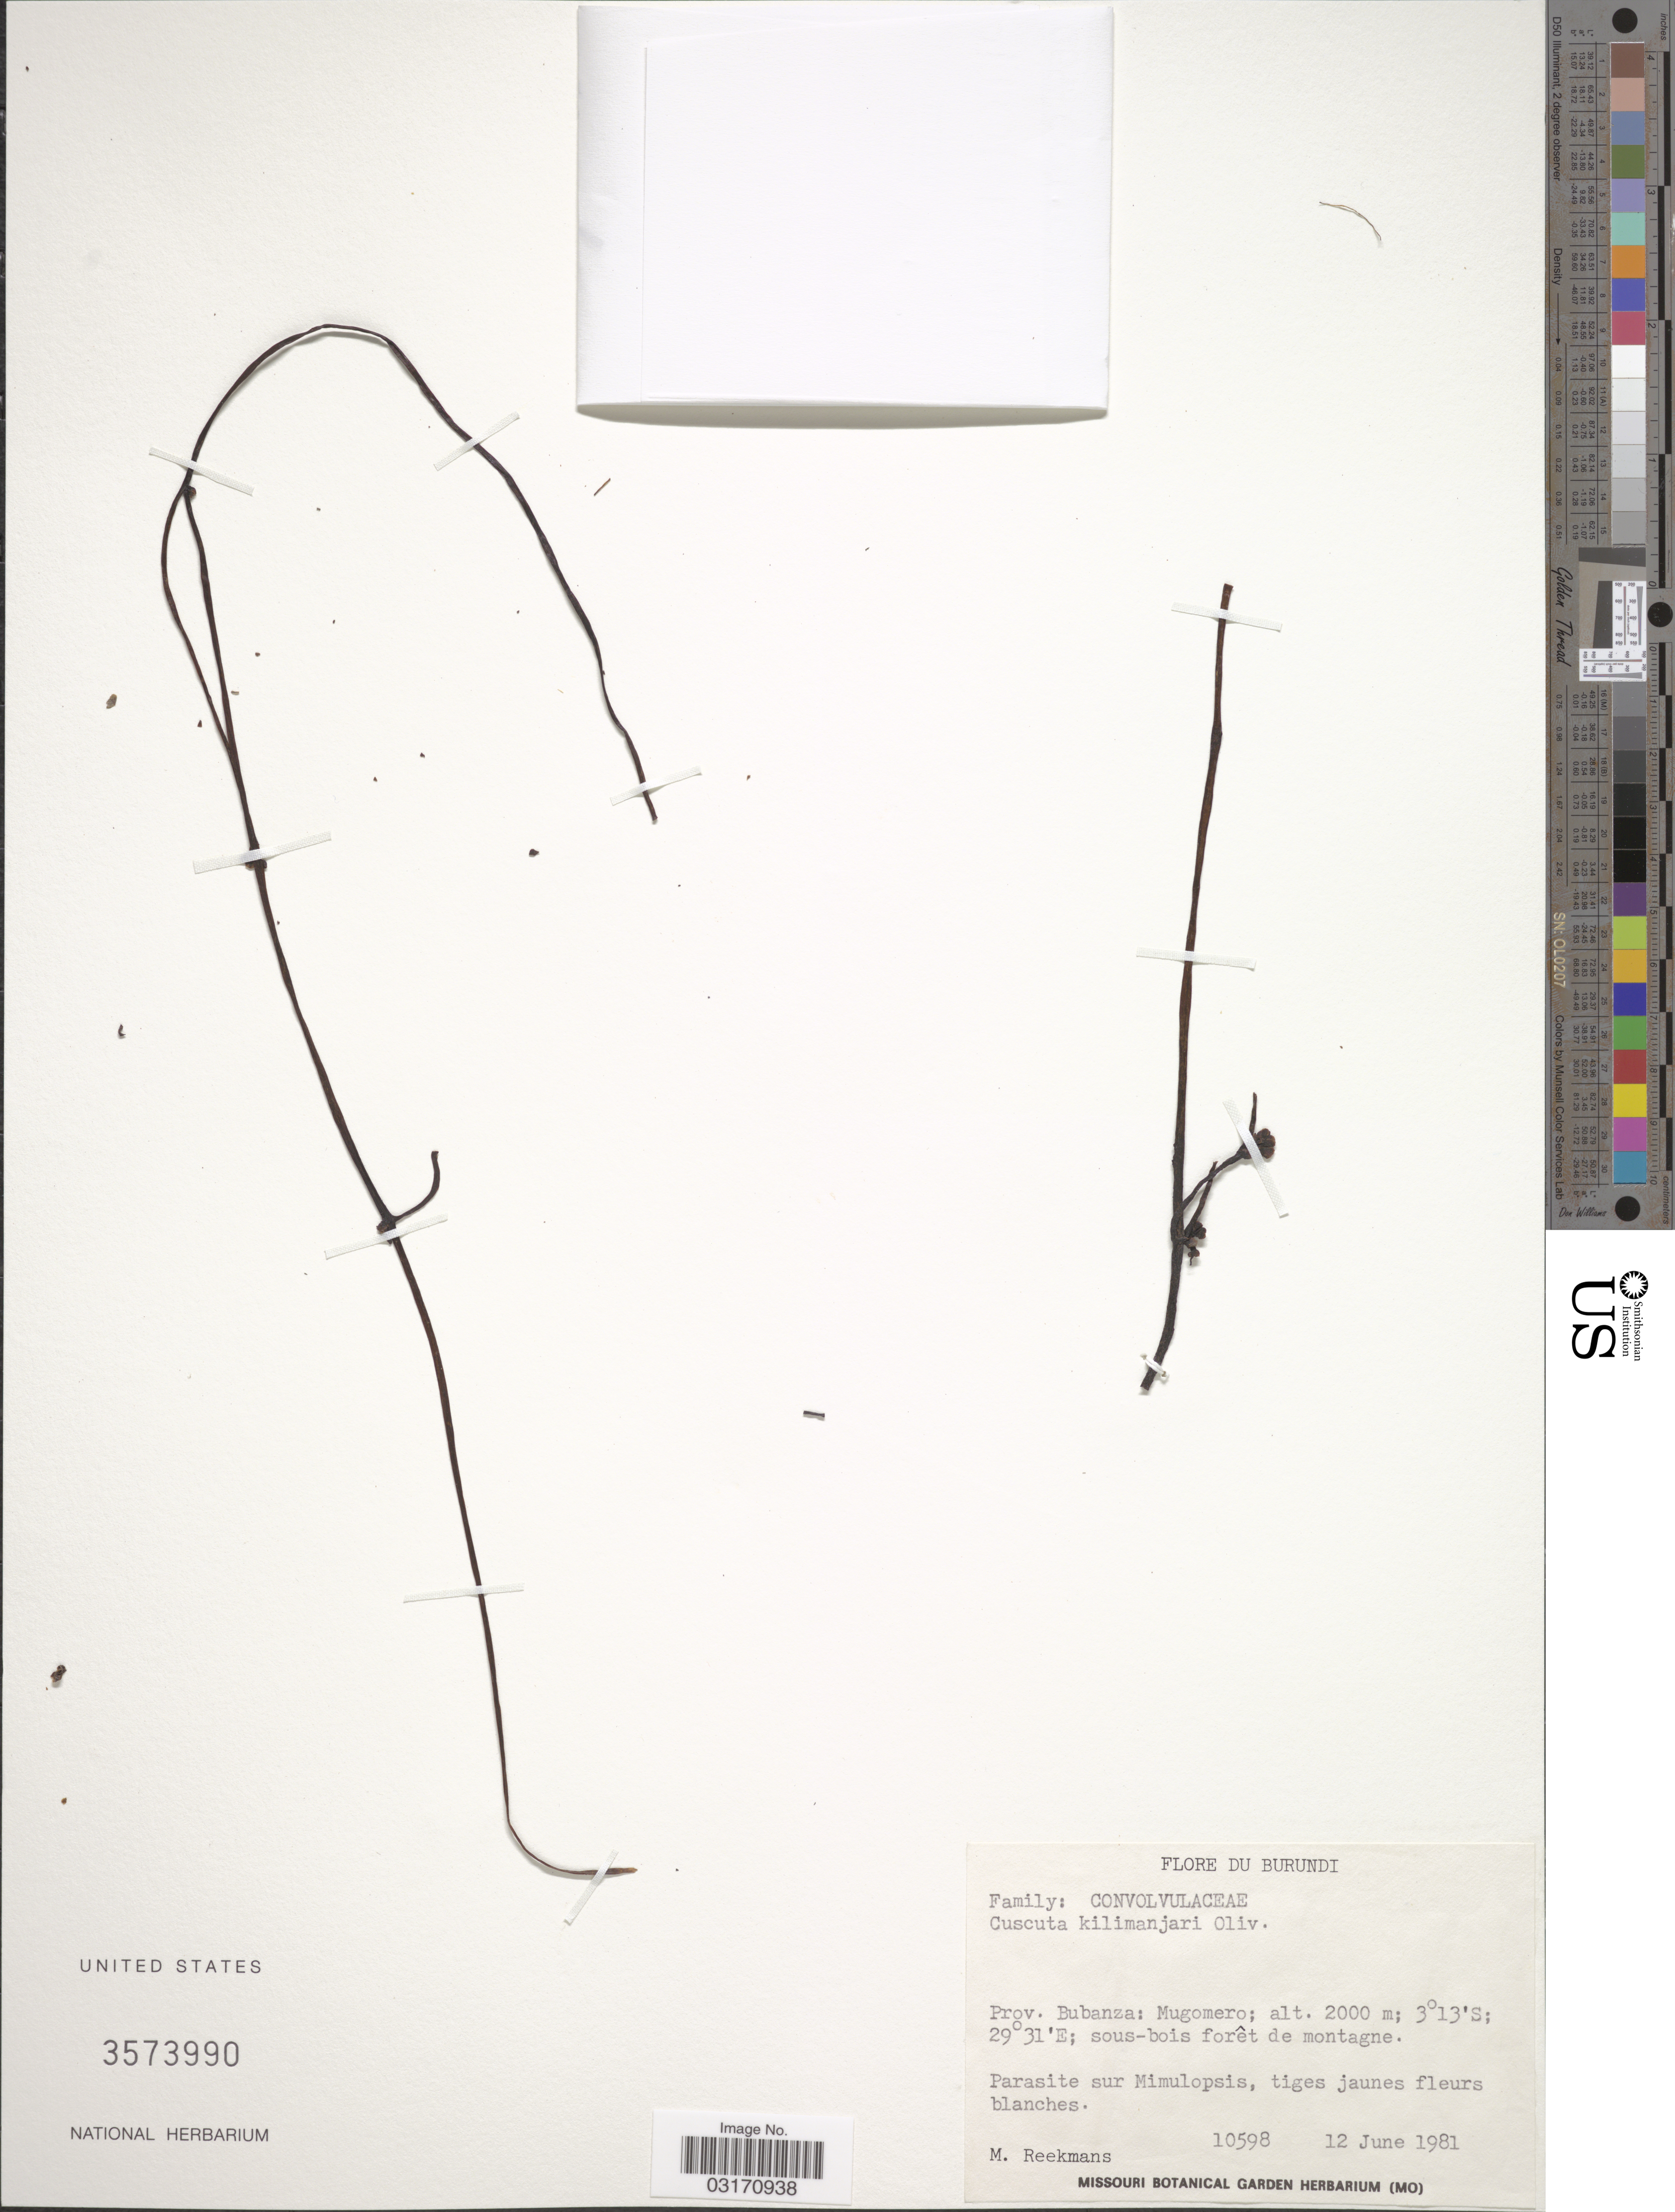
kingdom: Plantae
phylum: Tracheophyta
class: Magnoliopsida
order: Solanales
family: Convolvulaceae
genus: Cuscuta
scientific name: Cuscuta kilimanjari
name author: Oliv.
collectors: M. Reekmans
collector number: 10598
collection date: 1981-06-12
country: Burundi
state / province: Bubanza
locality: Mugomero.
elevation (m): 2000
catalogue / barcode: US 3573990